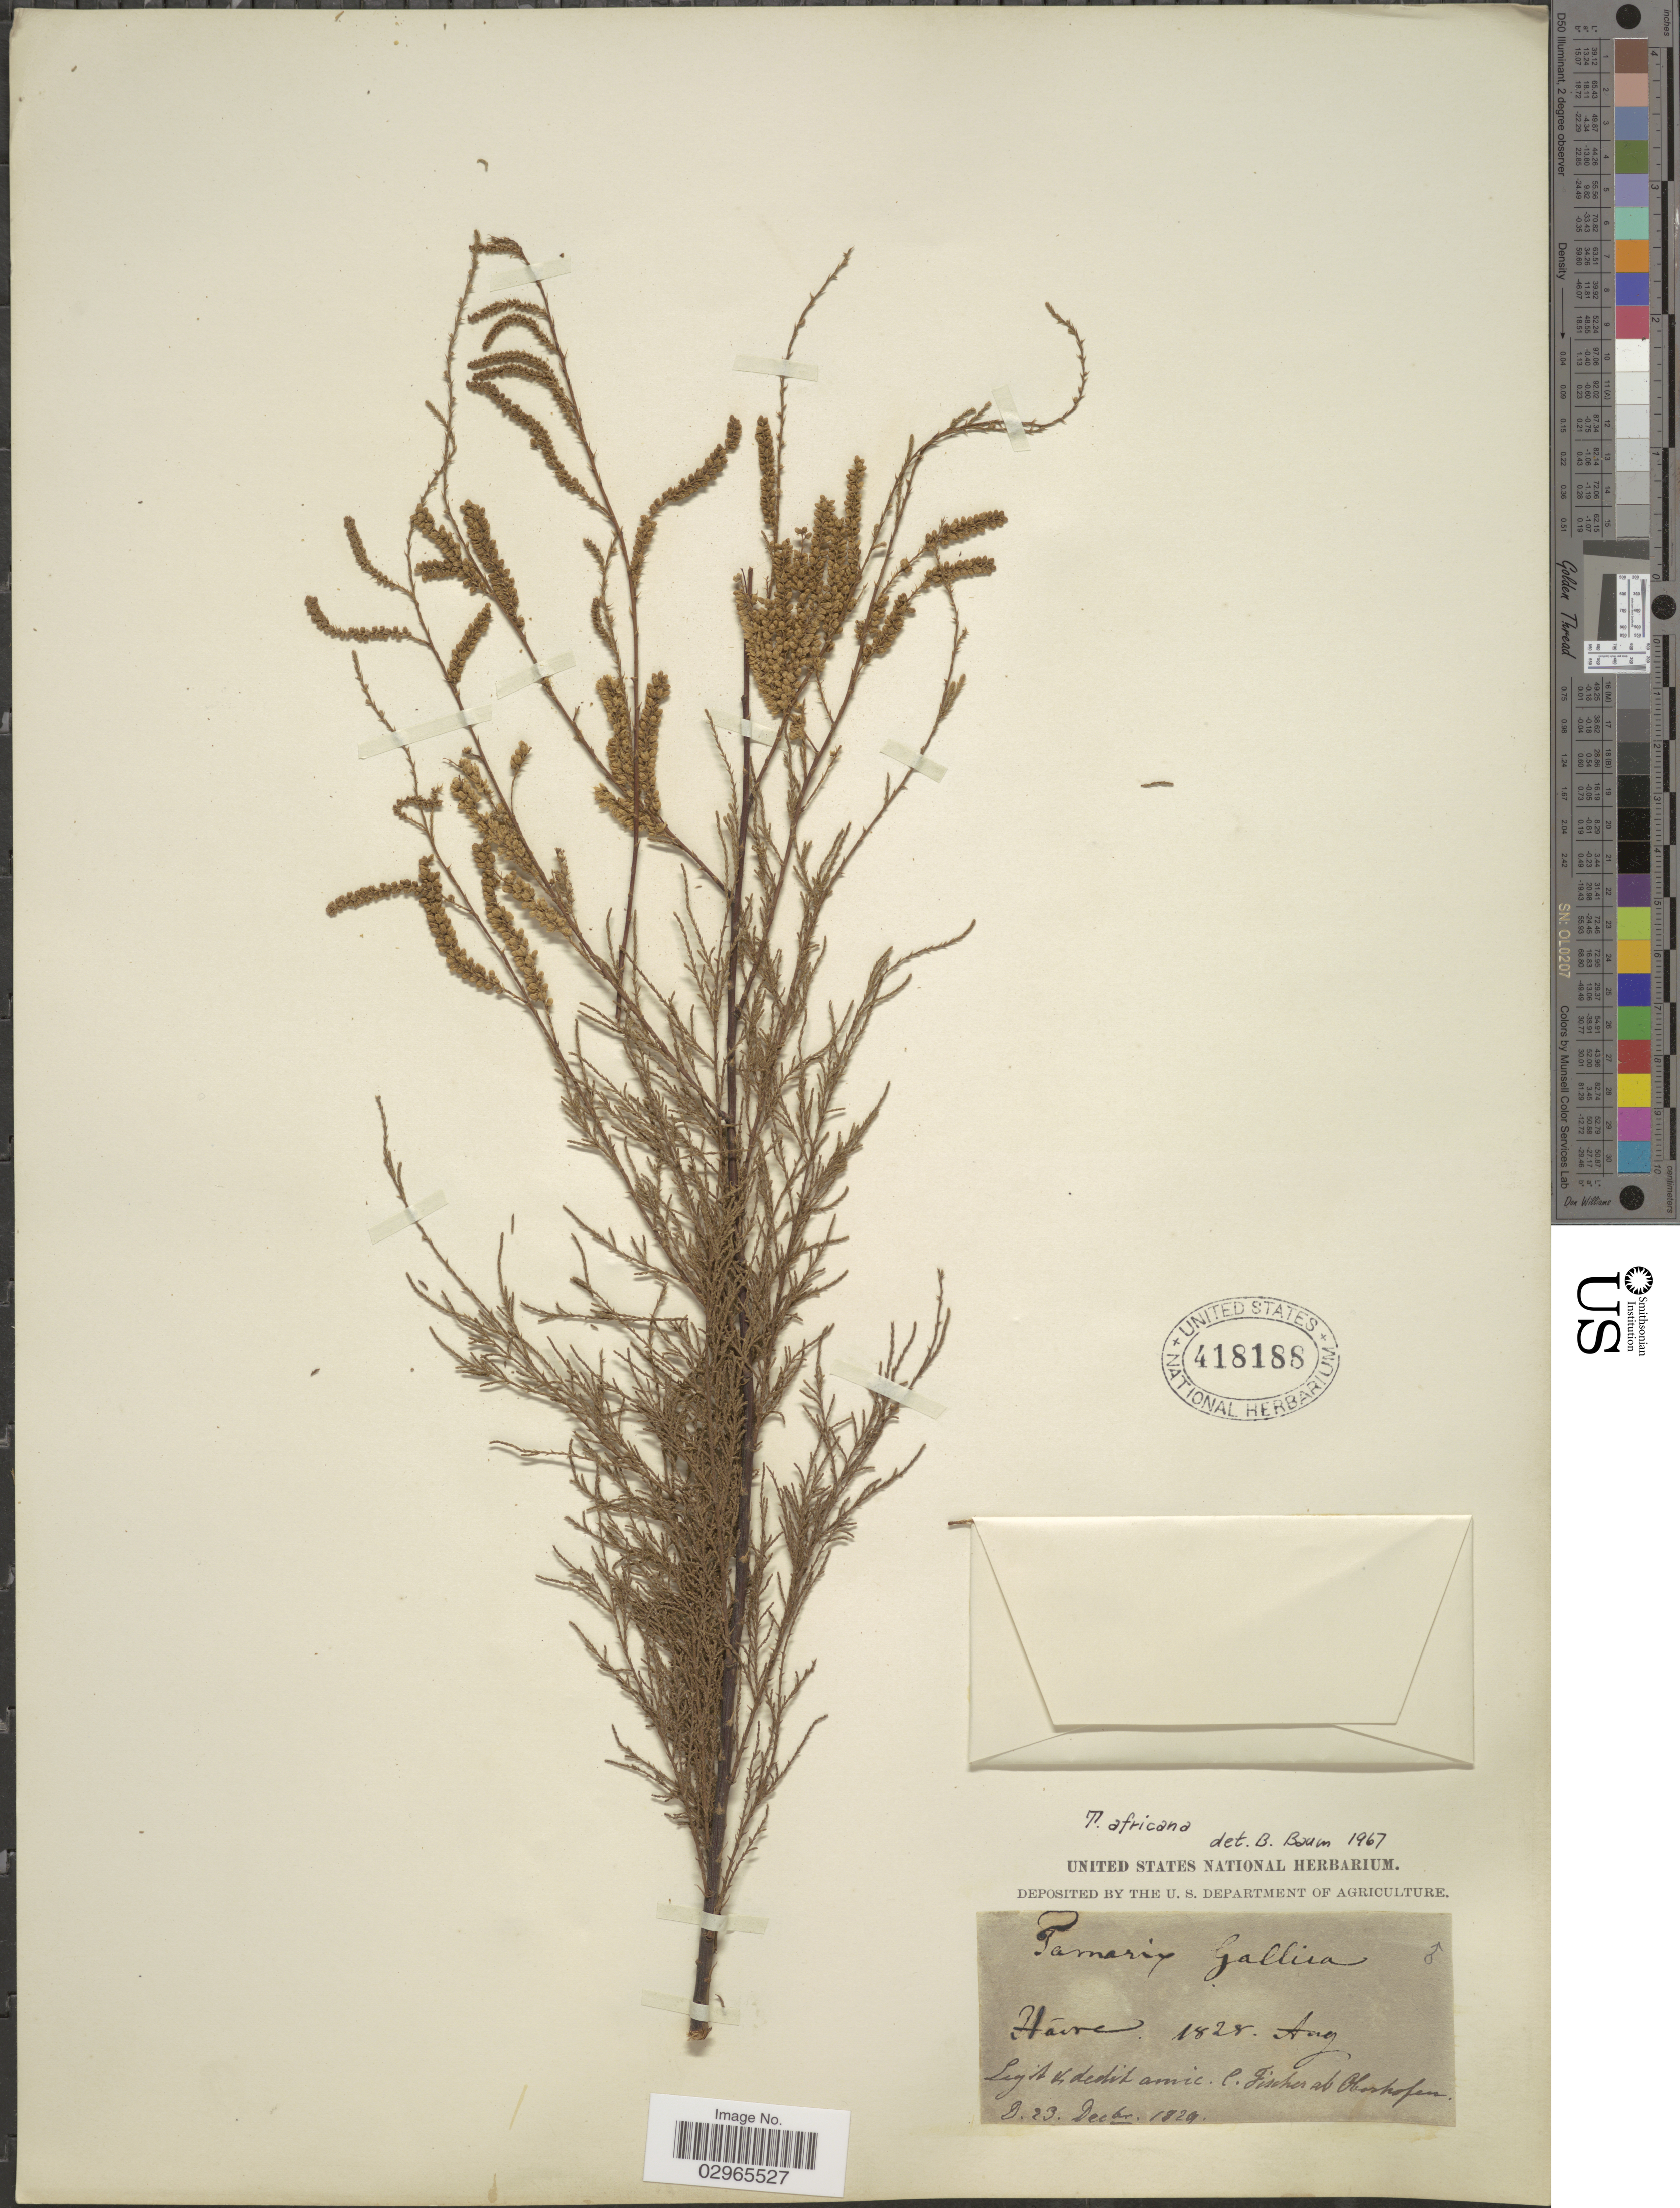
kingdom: Plantae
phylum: Tracheophyta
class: Magnoliopsida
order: Caryophyllales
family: Tamaricaceae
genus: Tamarix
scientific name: Tamarix africana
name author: Poir.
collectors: C. E. C. Fischer & Horhofen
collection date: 1828-08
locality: Haire [interpreted].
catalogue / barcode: US 418188